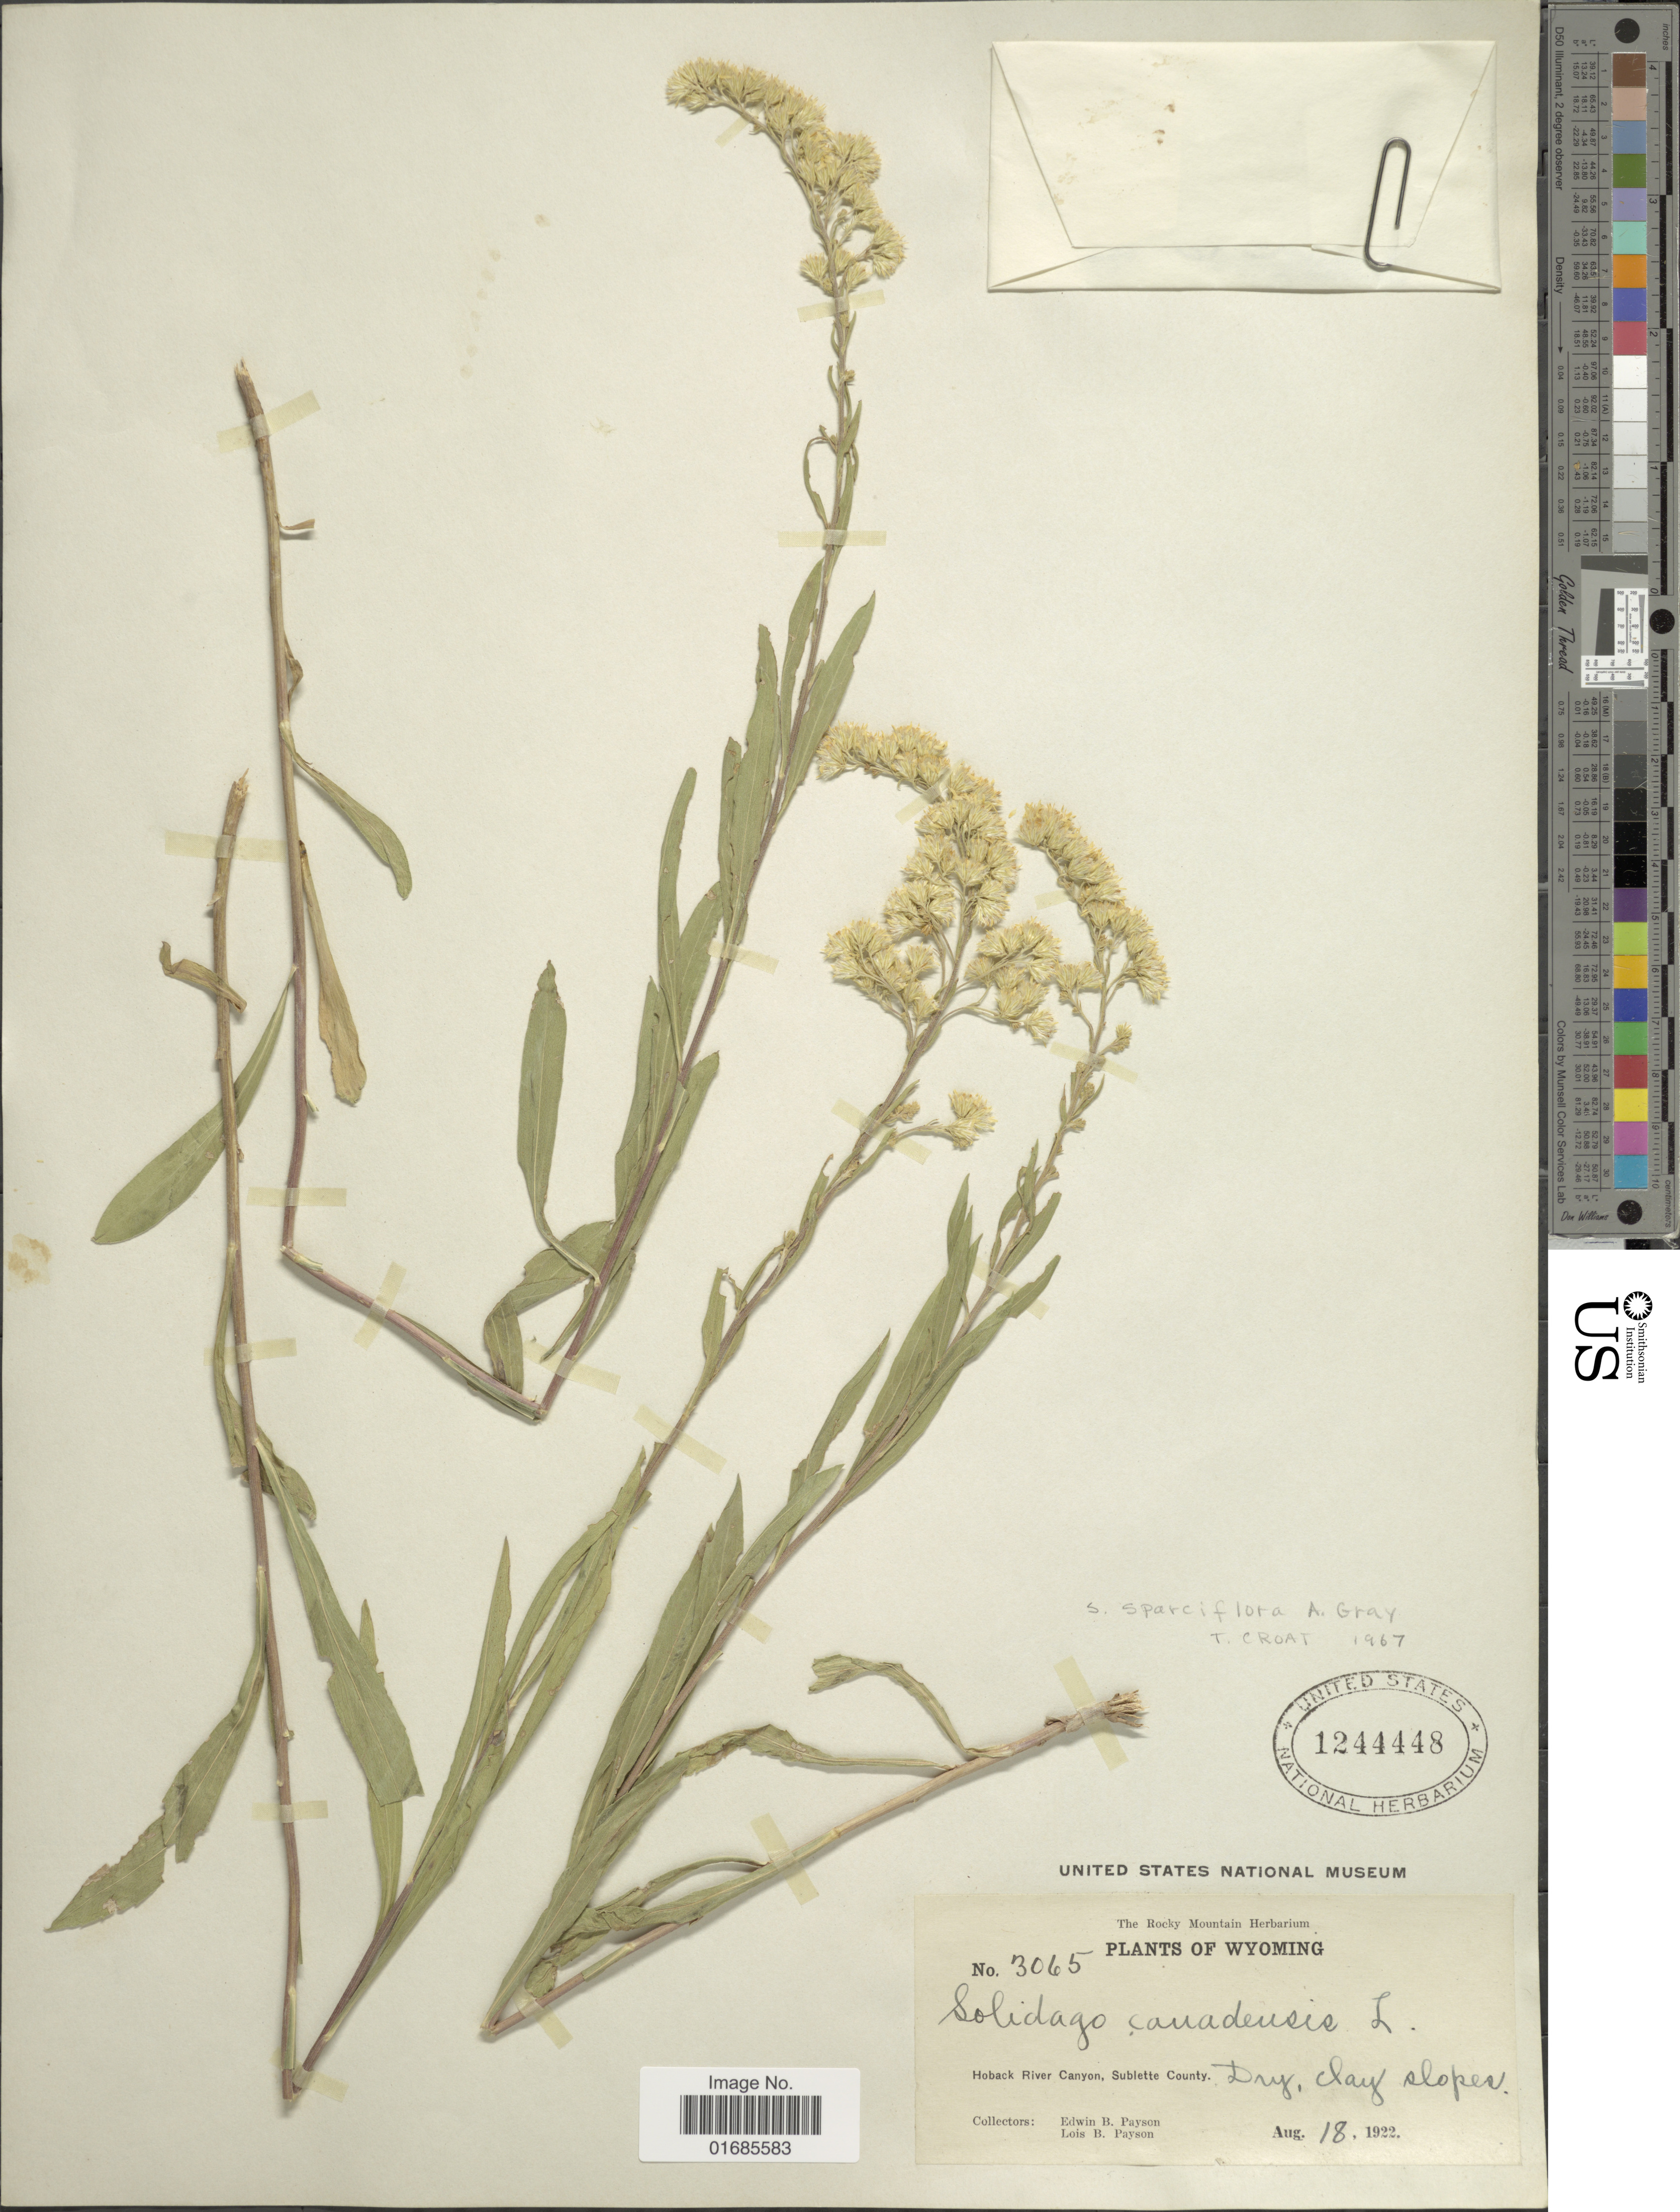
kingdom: Plantae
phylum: Tracheophyta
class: Magnoliopsida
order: Asterales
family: Asteraceae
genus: Solidago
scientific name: Solidago canadensis var. salebrosa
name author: (Piper) M.E. Jones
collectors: E. B. Payson & L. Payson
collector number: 3065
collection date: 1922-08-18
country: United States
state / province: Wyoming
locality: Hoback River Canyon, Sublette County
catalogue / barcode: US 1244448